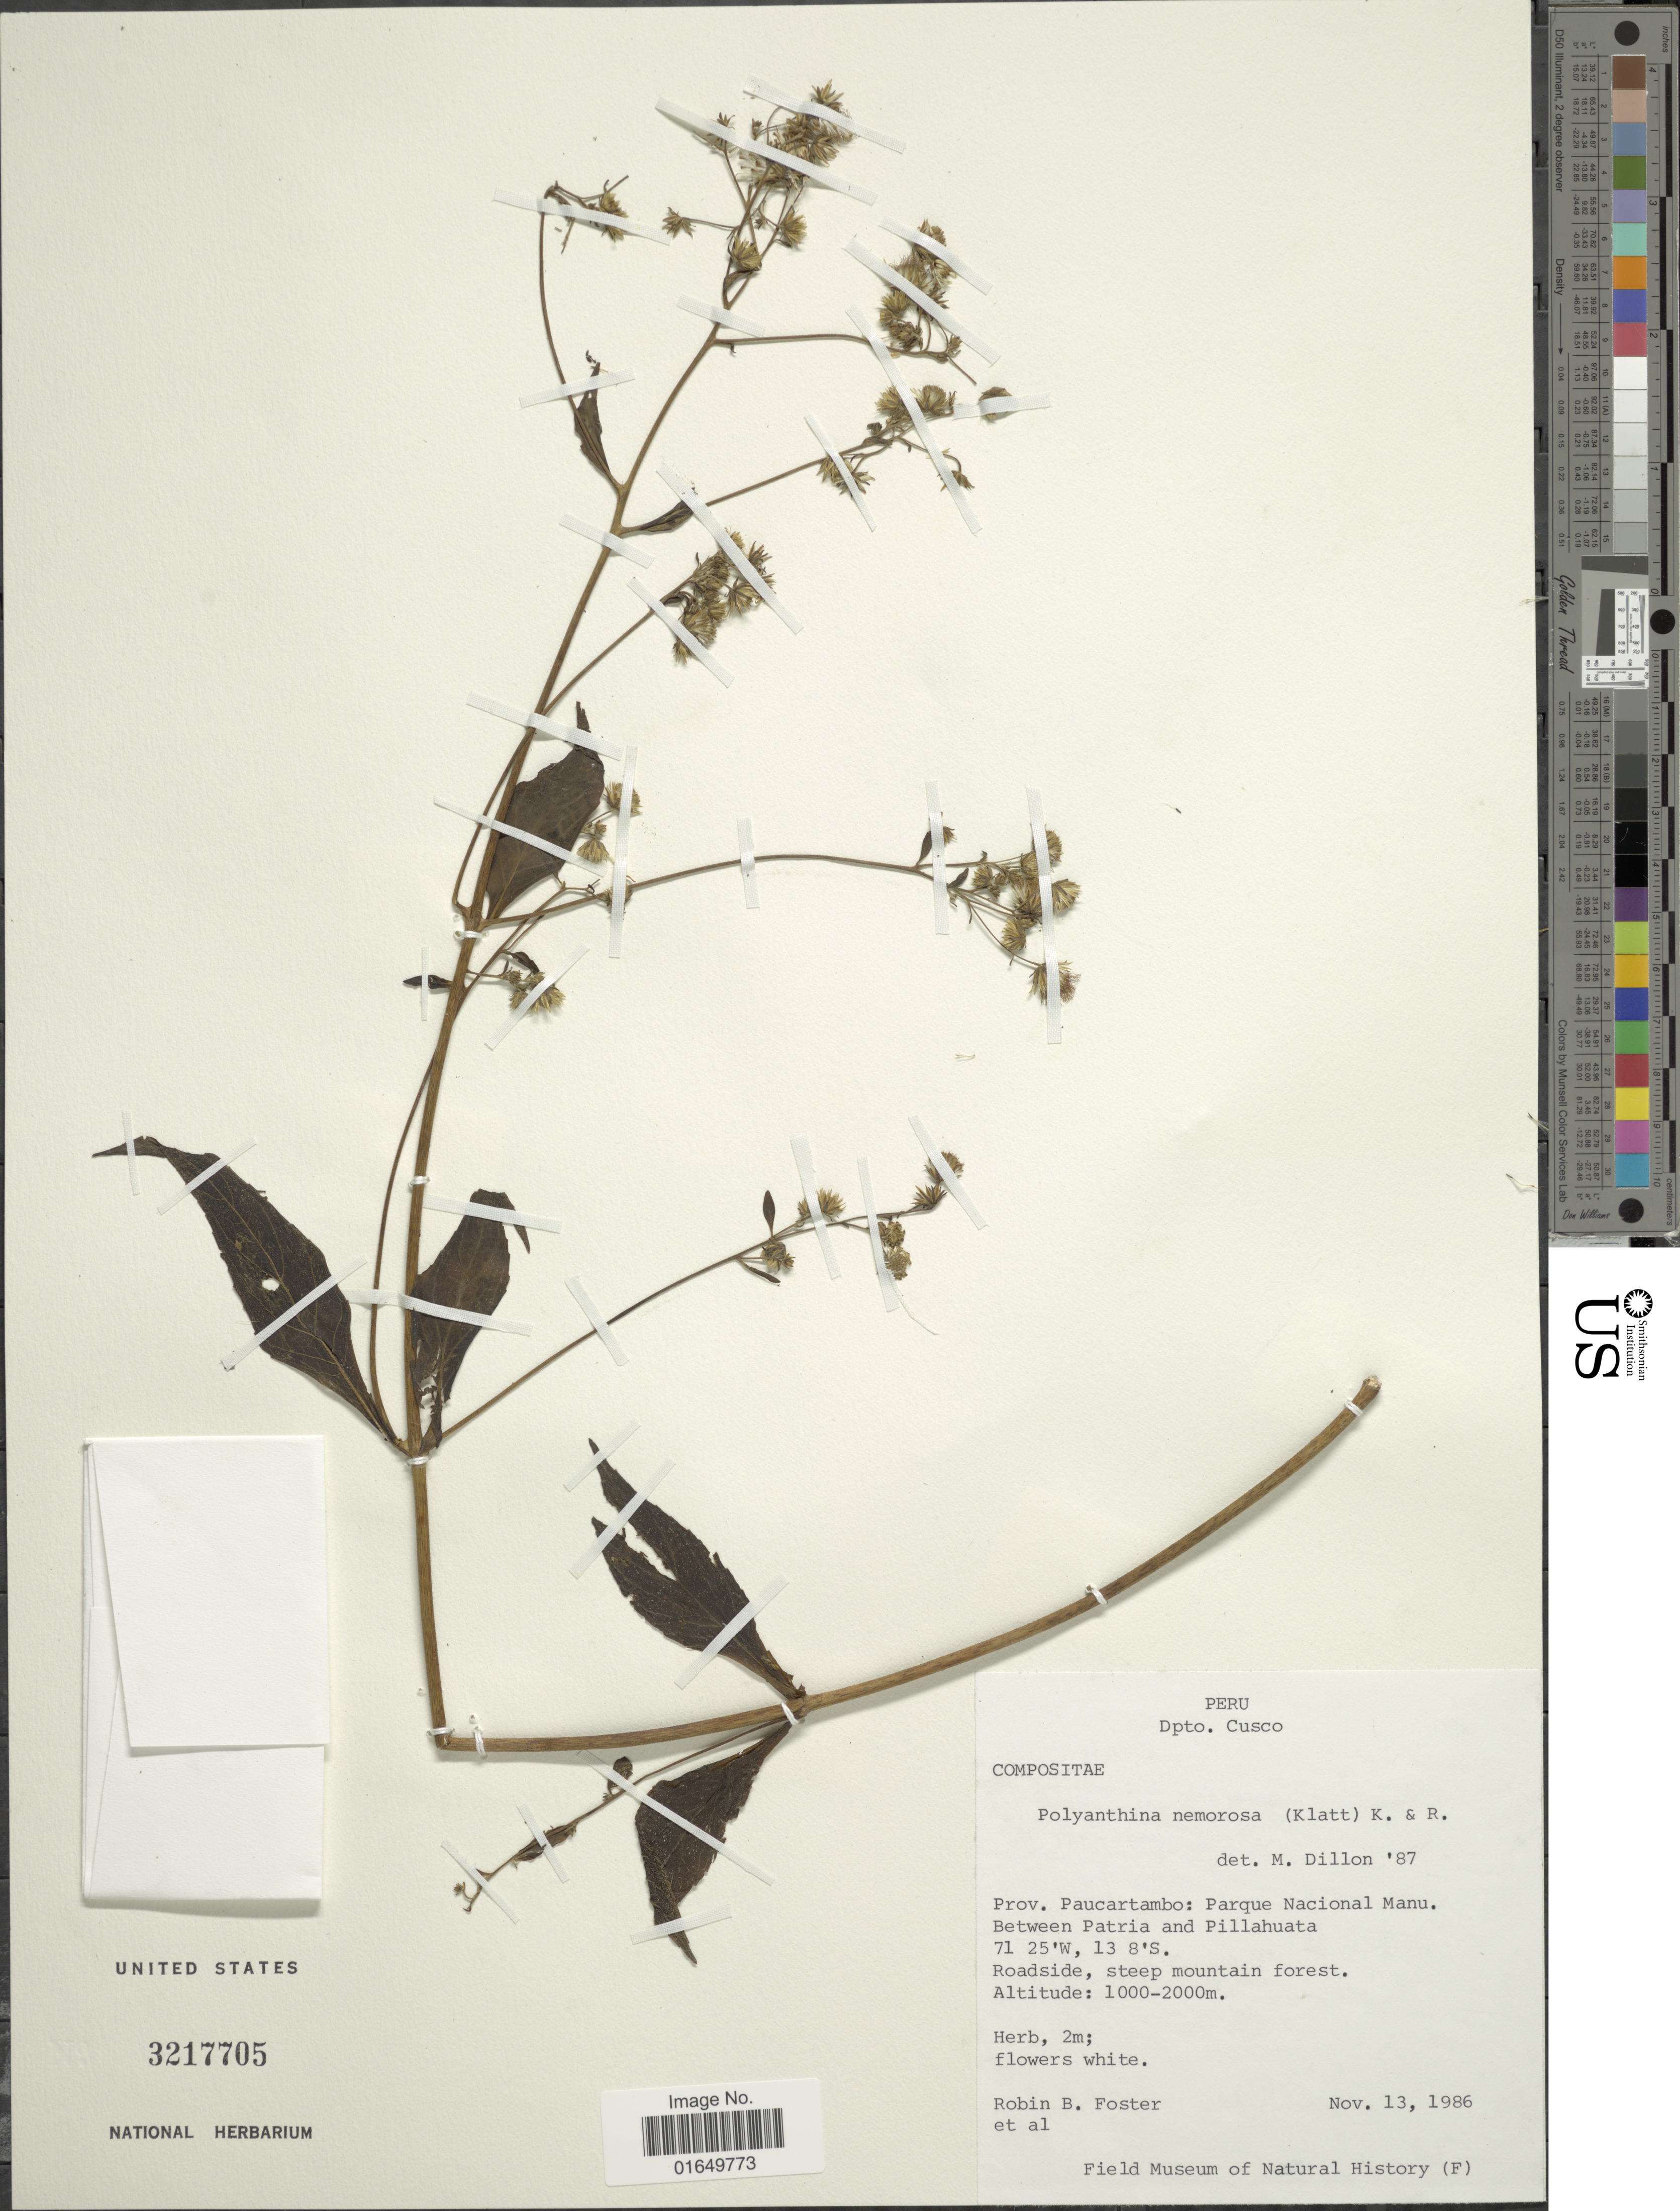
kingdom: Plantae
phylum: Tracheophyta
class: Magnoliopsida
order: Asterales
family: Asteraceae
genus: Polyanthina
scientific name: Polyanthina nemorosa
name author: (Klatt) R.M. King & H. Rob.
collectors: R. B. Foster & et al.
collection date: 1986-11-13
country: Peru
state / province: Cusco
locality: Prov. Paucartambo: Parque Nacional Manu. Between Patria and Pillahuata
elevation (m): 1000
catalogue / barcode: US 3217705